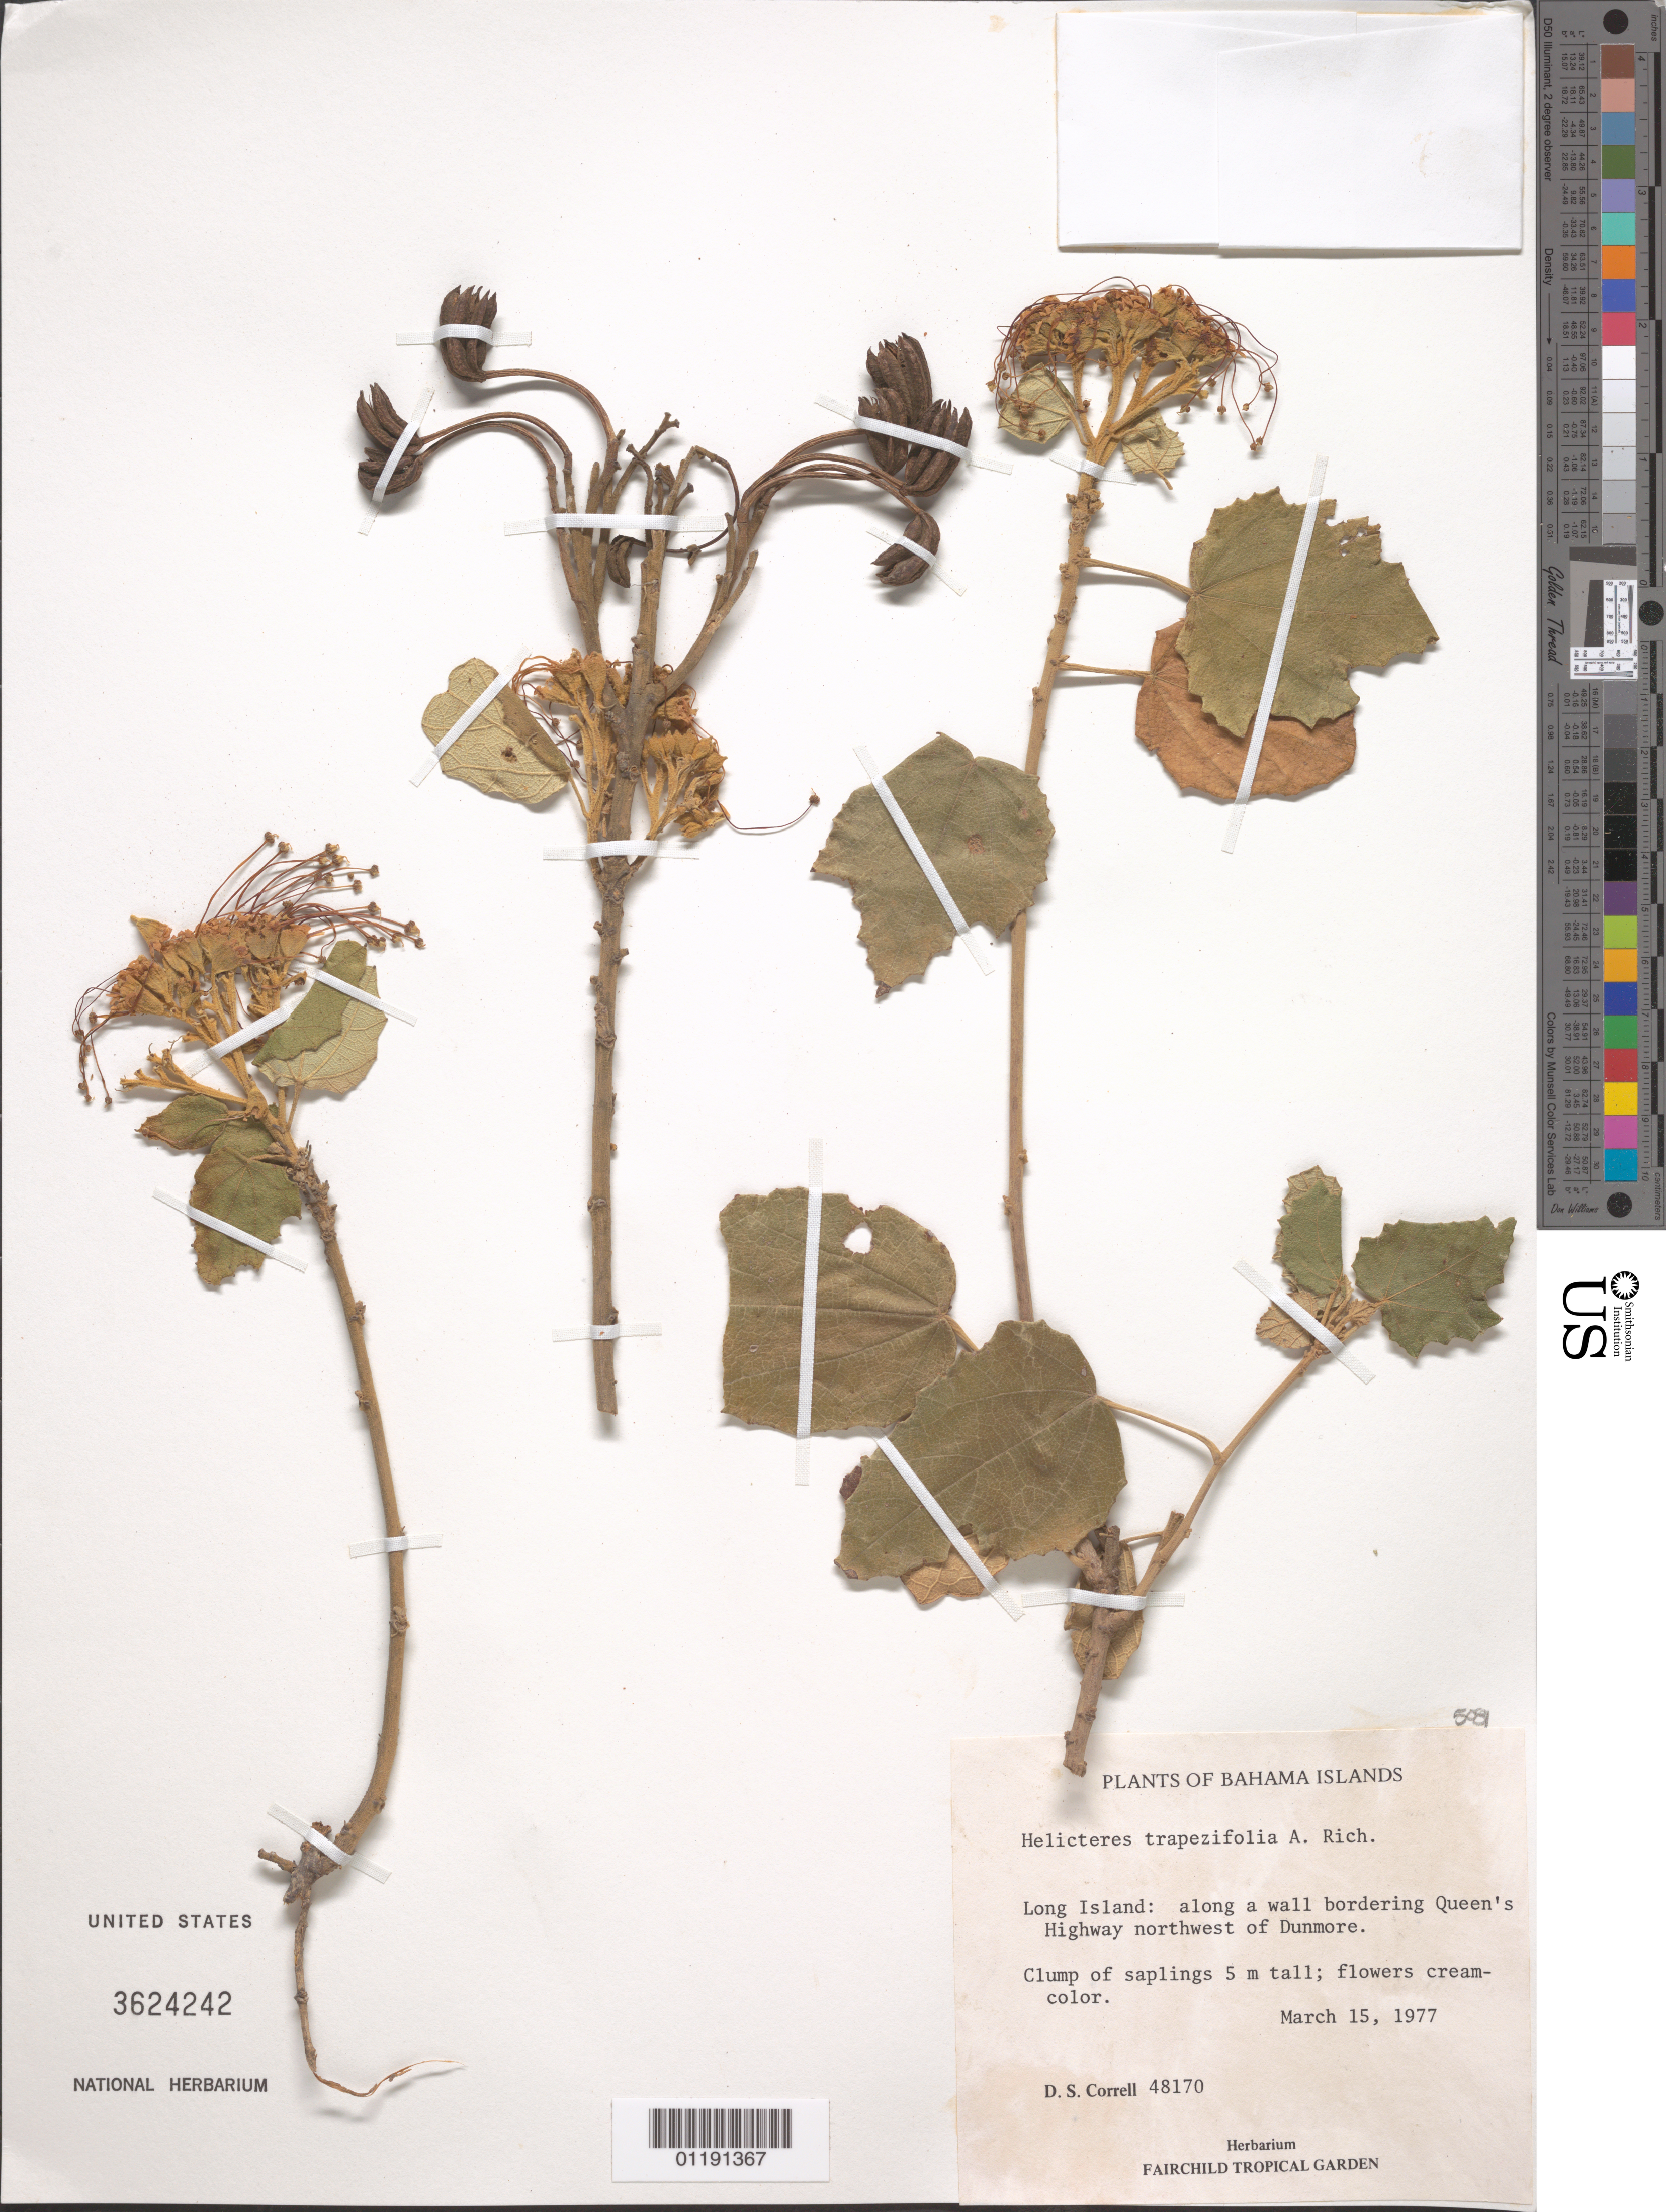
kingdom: Plantae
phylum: Tracheophyta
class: Magnoliopsida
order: Malvales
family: Malvaceae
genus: Helicteres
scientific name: Helicteres trapezifolia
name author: A. Rich.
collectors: D. S. Correll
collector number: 48170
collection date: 1977-03-15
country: Bahamas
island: Long Island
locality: Along a wall bordering Queen's Highway NW of Dunmore.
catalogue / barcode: US 3624242